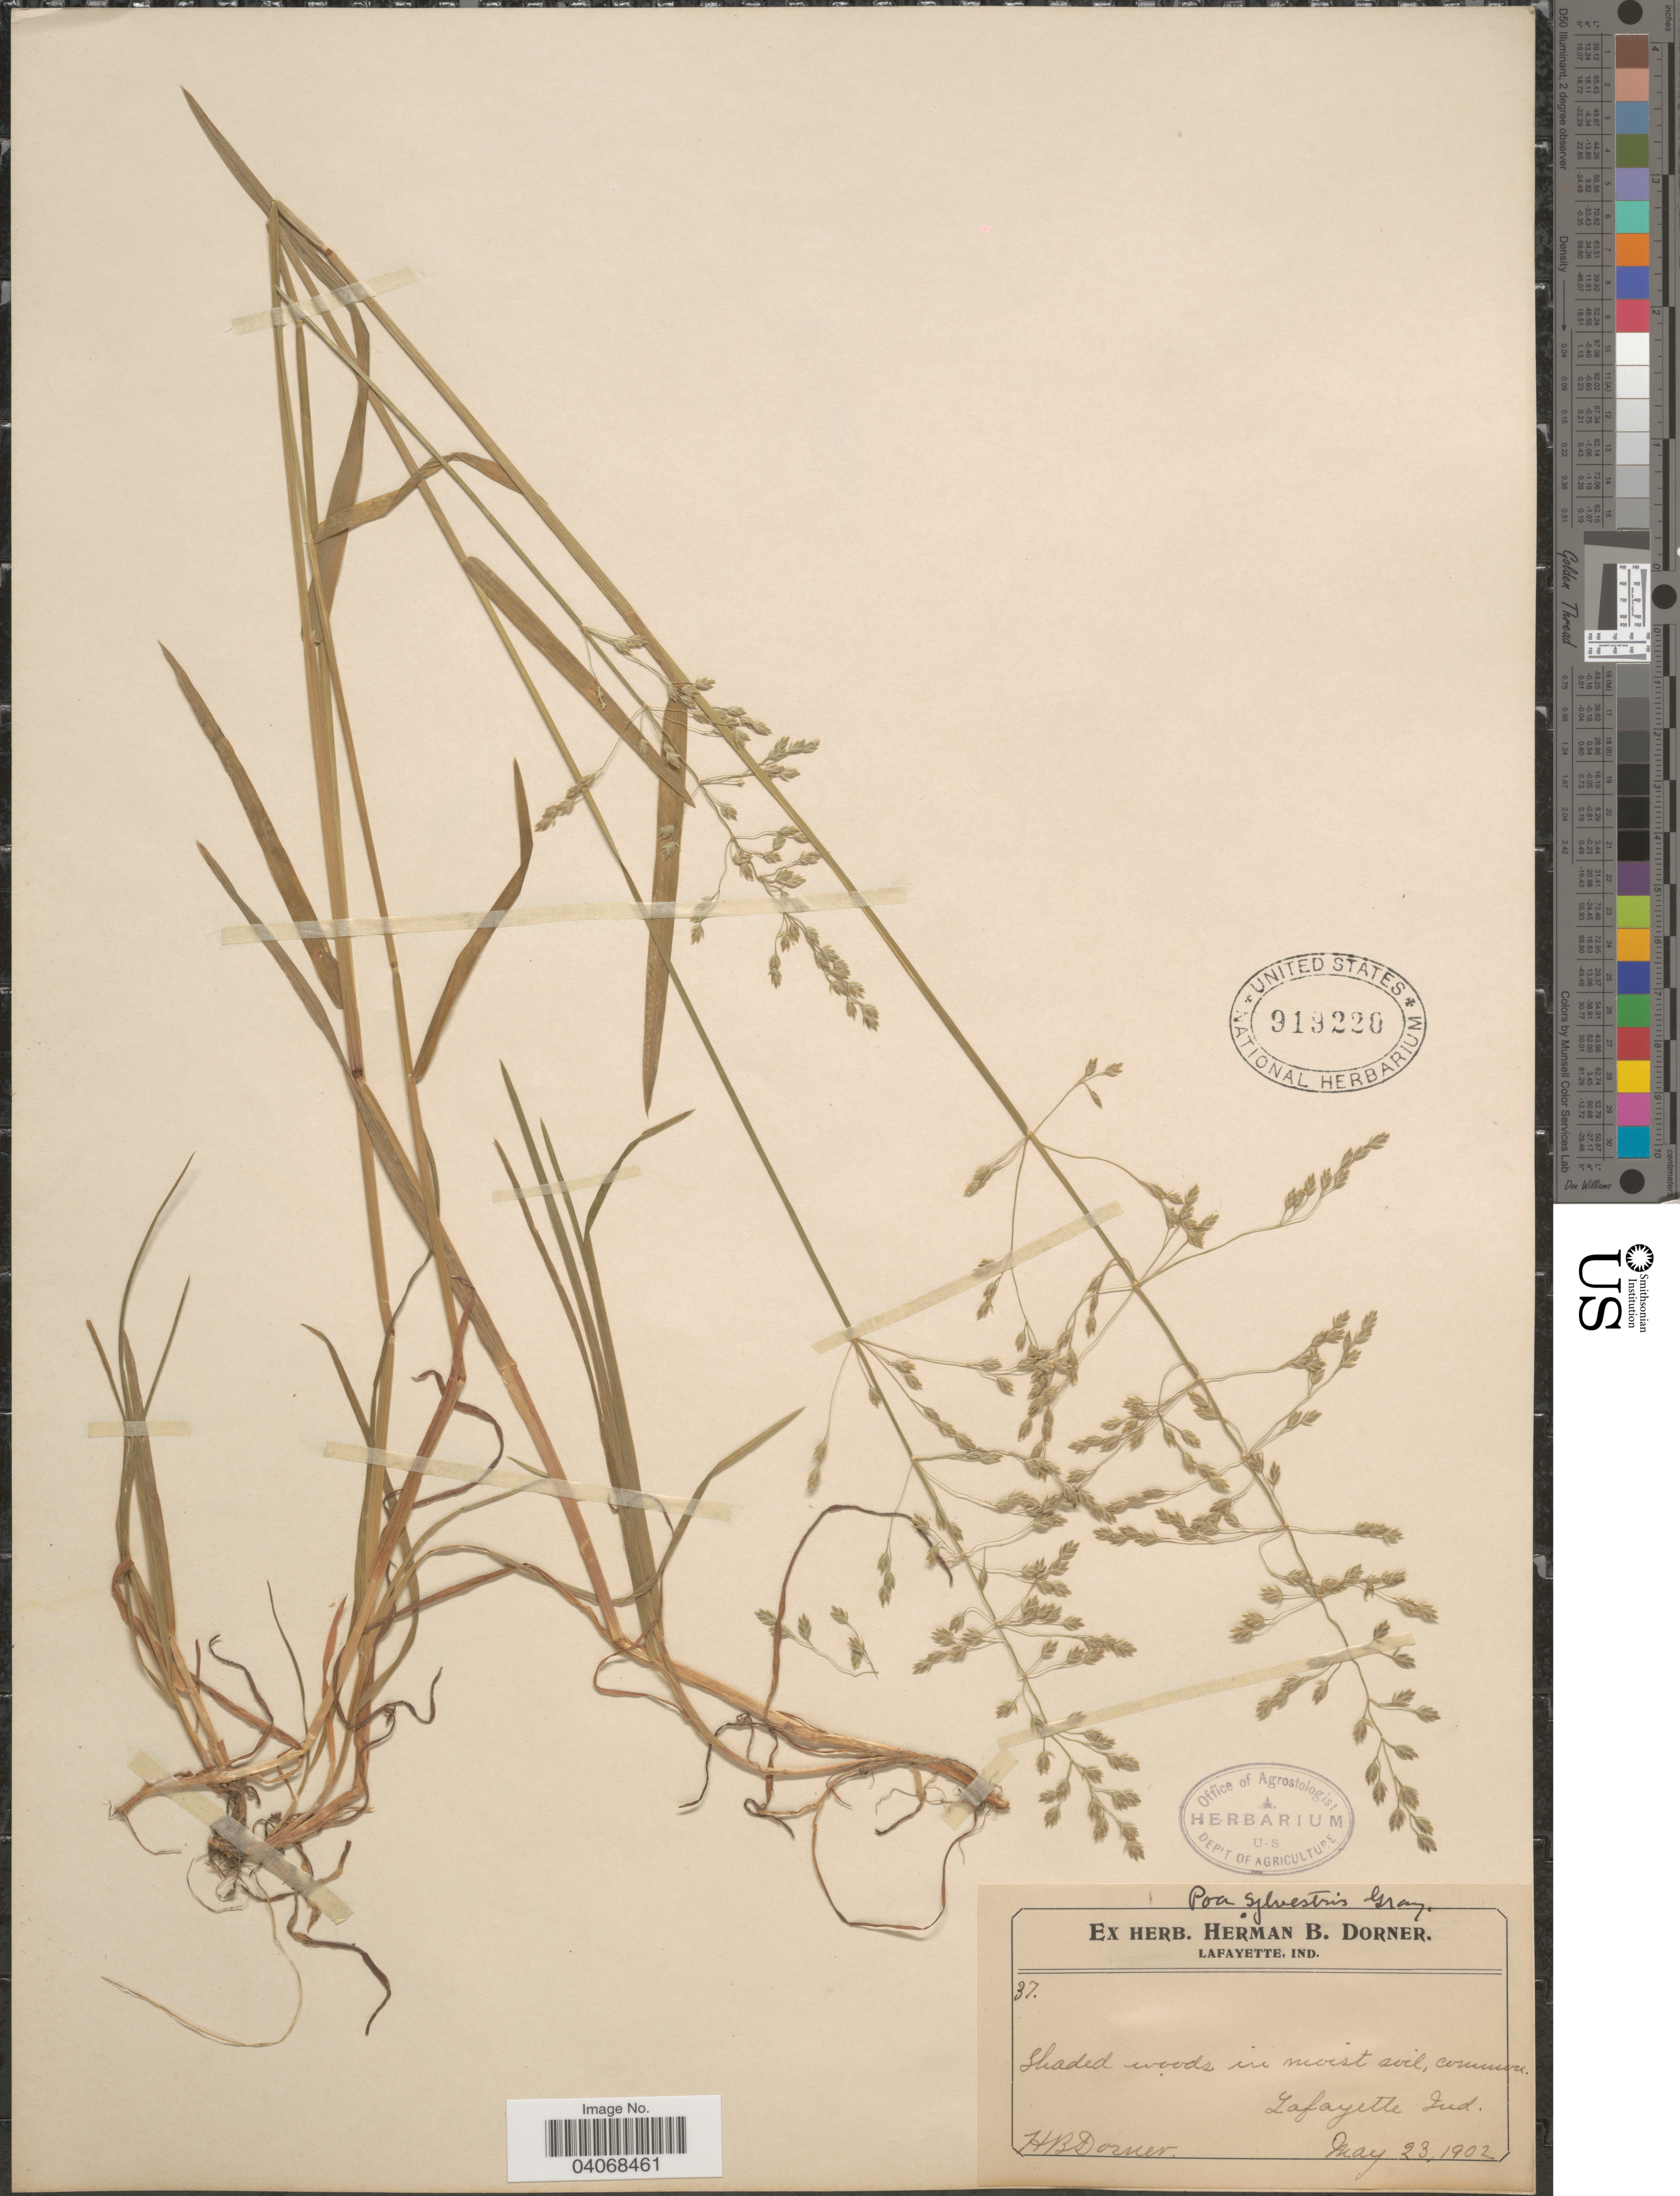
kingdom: Plantae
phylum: Tracheophyta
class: Liliopsida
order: Poales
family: Poaceae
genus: Poa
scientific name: Poa sylvestris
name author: A. Gray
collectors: H. Dorner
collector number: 37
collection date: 1902-05-23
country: United States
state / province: Indiana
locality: Lafayette.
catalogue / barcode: US 919220